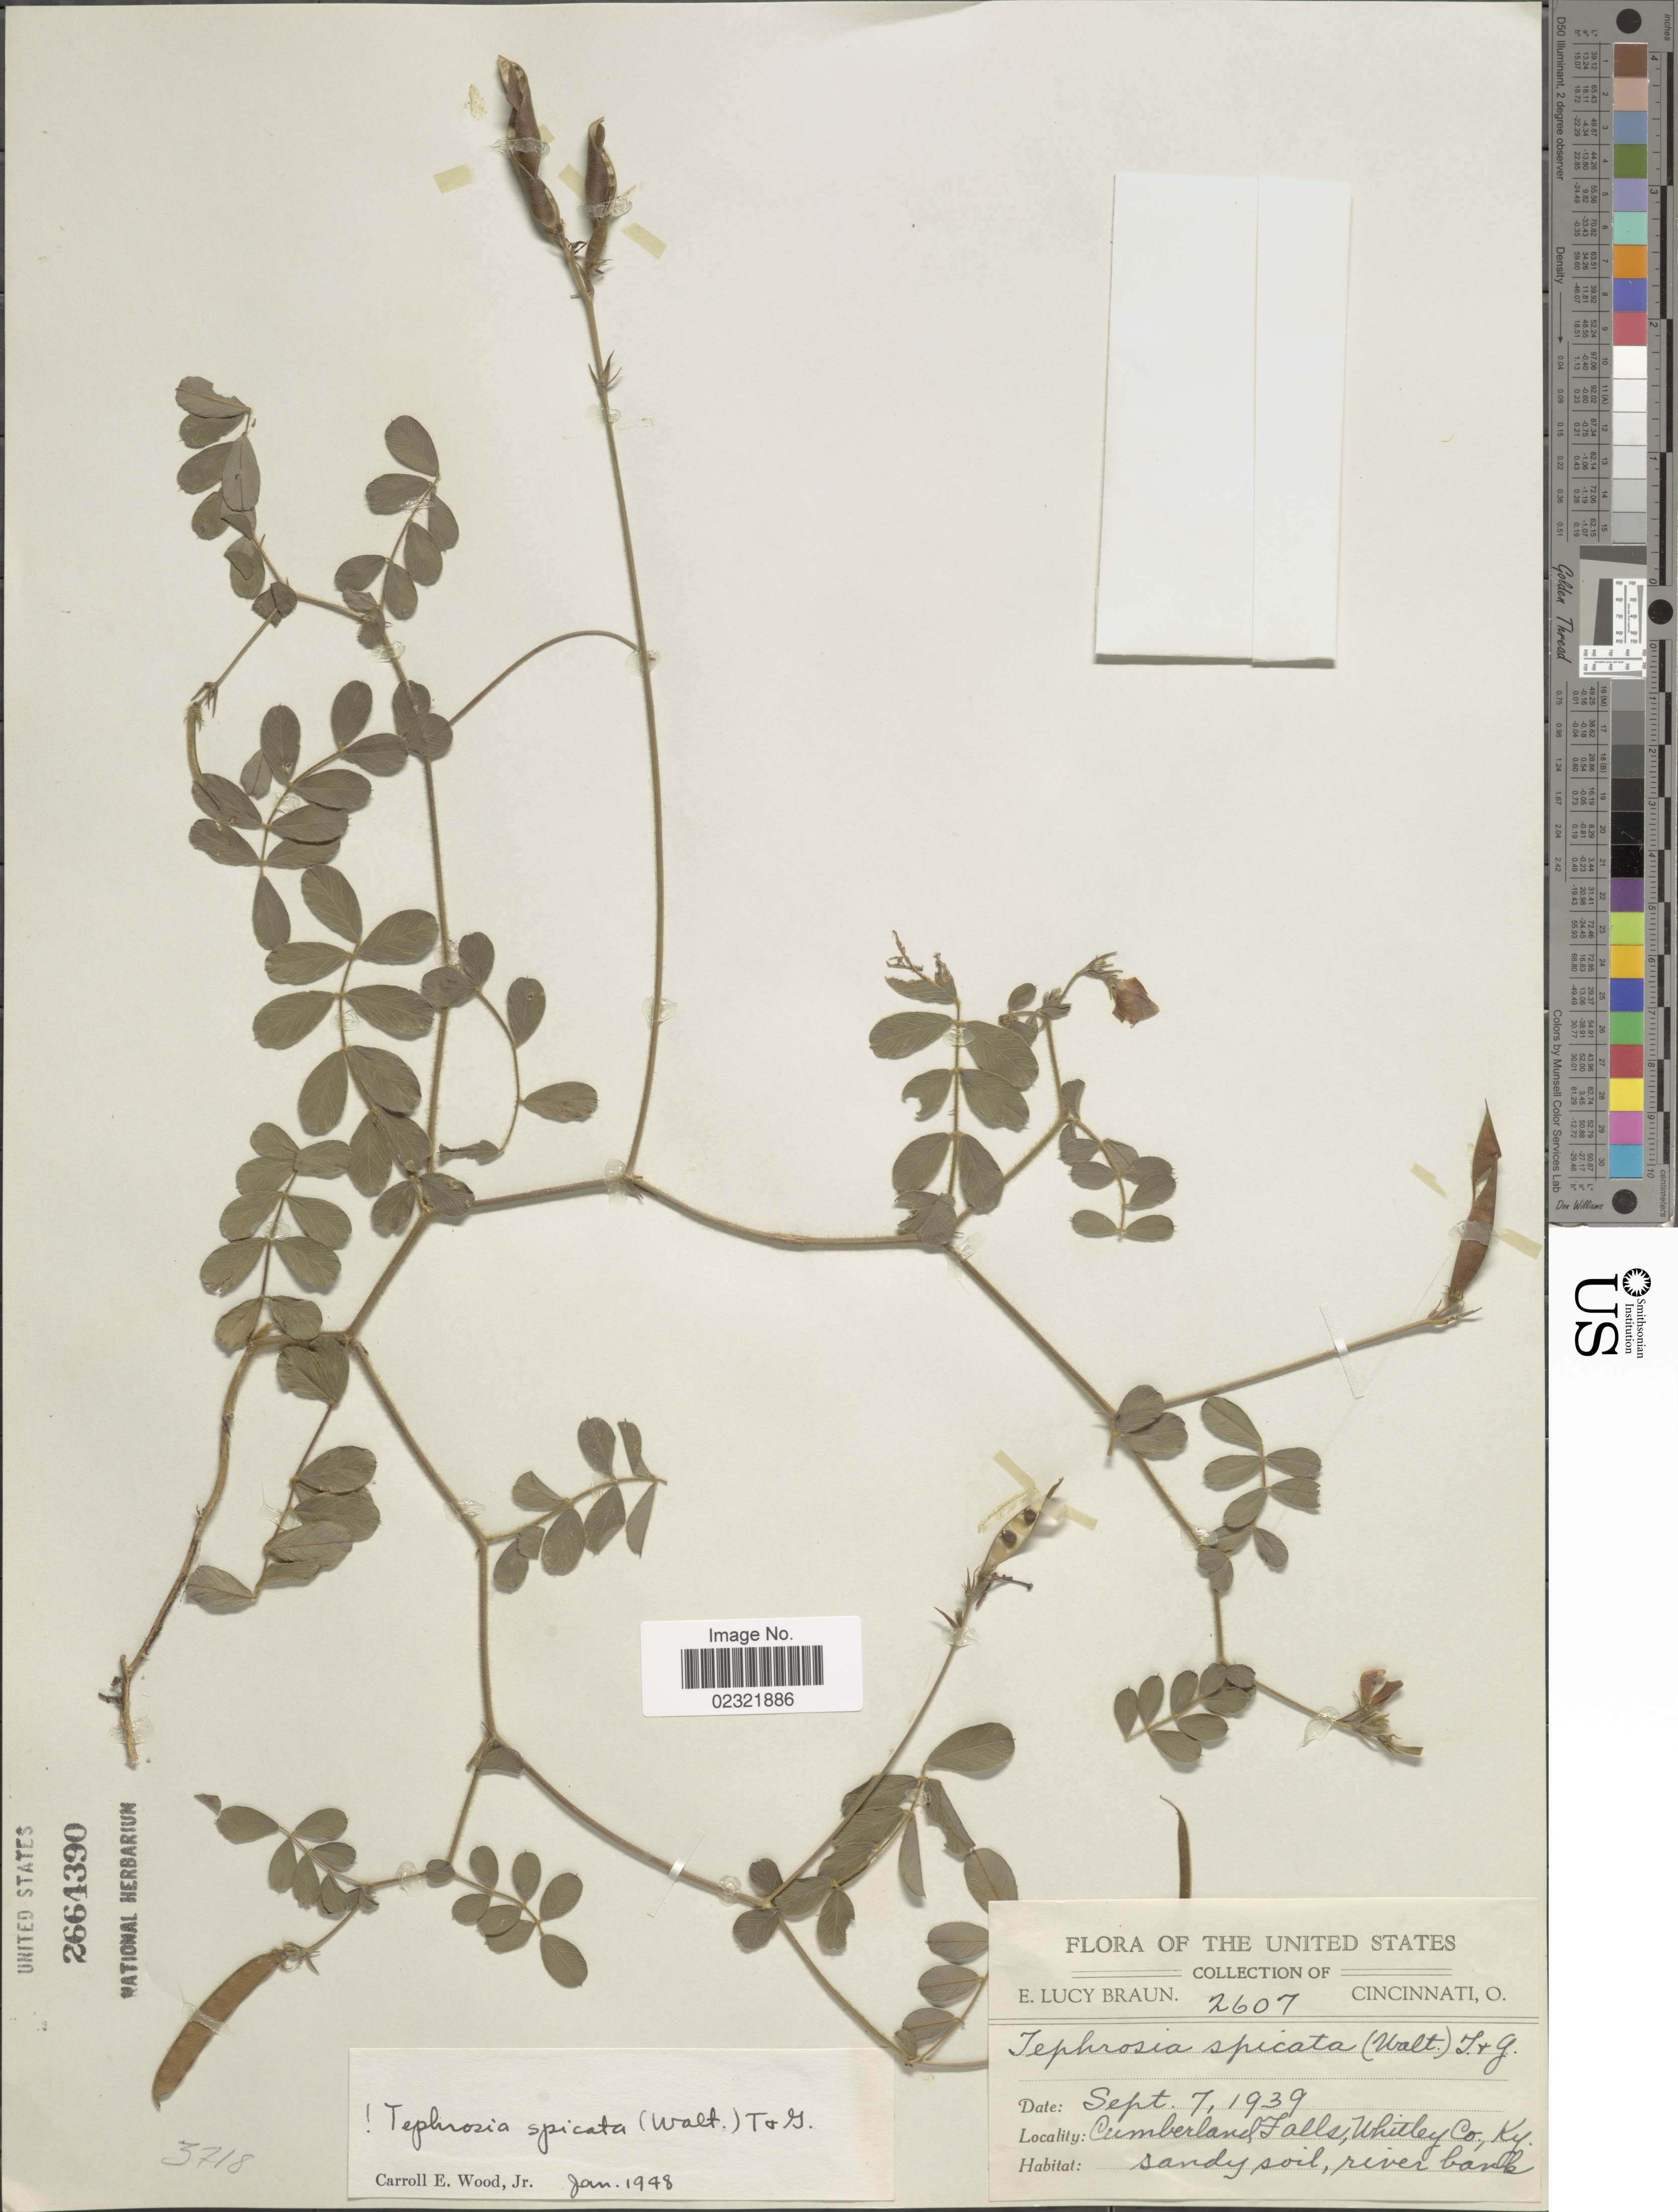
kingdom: Plantae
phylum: Tracheophyta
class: Magnoliopsida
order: Fabales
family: Fabaceae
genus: Tephrosia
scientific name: Tephrosia spicata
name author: (Walter) Torr. & A. Gray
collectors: E. L. Braun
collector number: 2607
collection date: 1939-09-07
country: United States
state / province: Kentucky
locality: Cumberland Falls, Whitley Co., sandy soil, river bank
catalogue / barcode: US 2664390